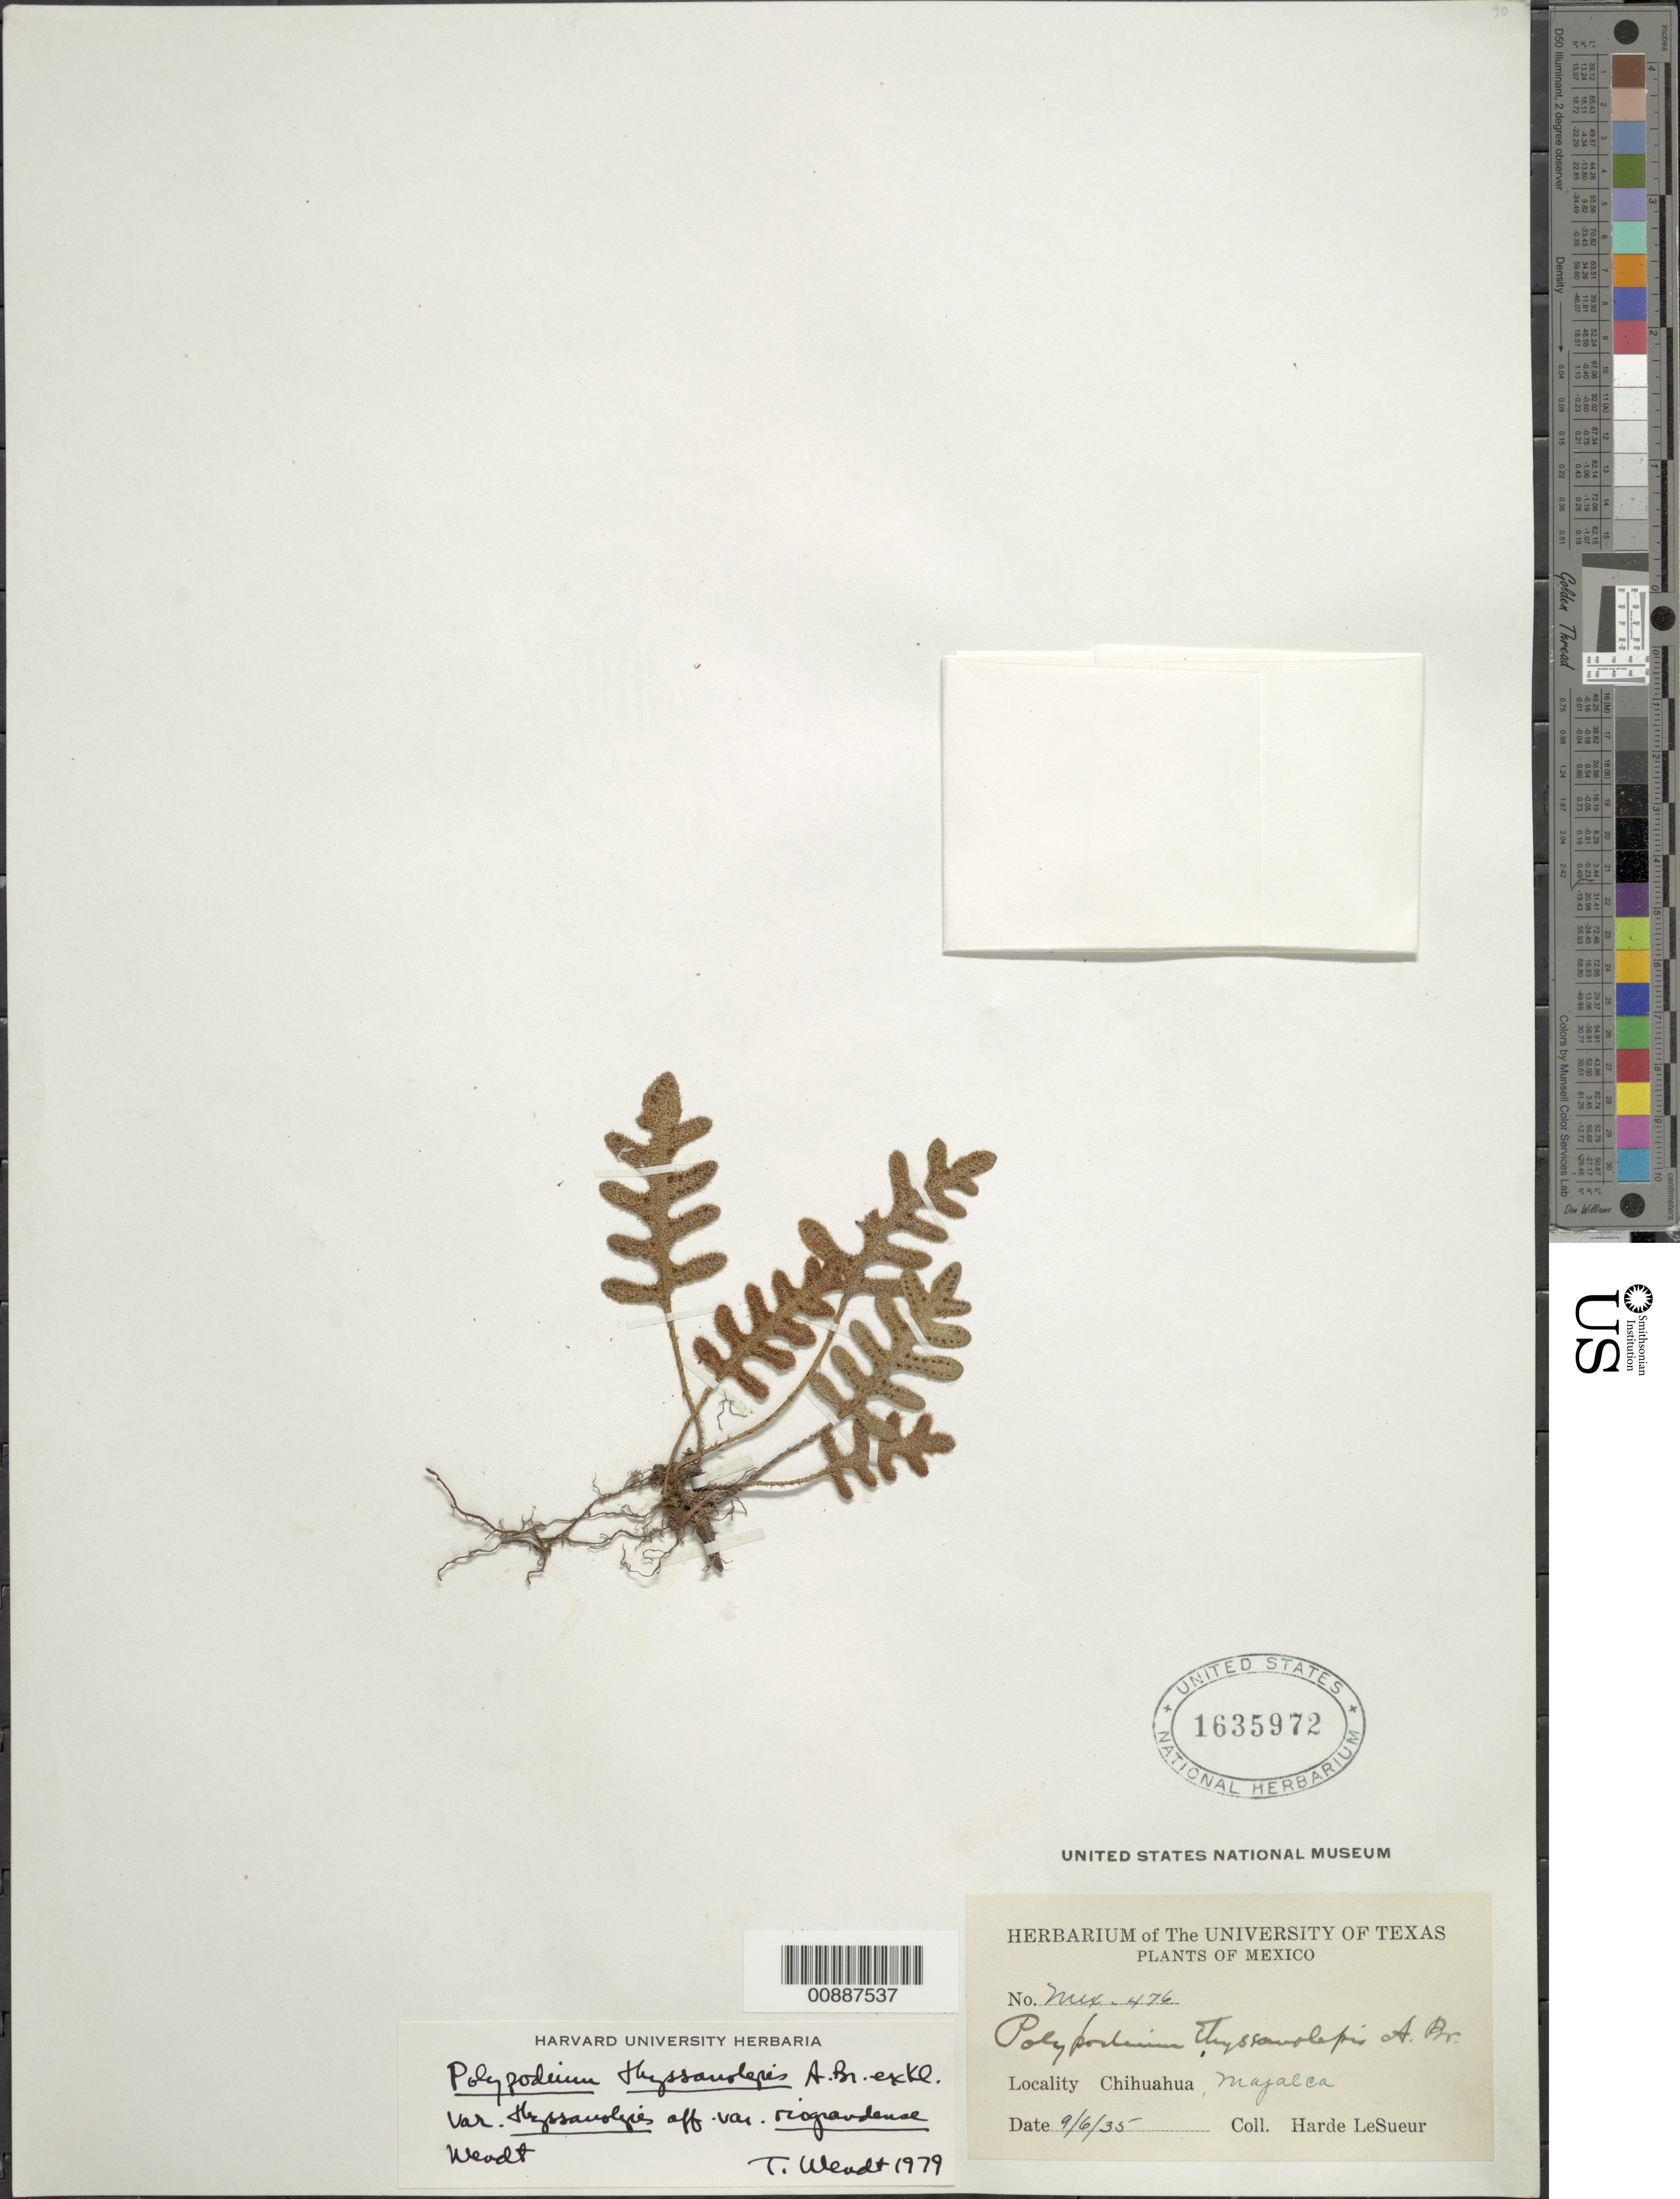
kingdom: Plantae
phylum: Tracheophyta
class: Polypodiopsida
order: Polypodiales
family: Polypodiaceae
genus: Pleopeltis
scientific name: Pleopeltis thyssanolepis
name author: (A. Braun ex Klotzsch) E.G. Andrews & Windham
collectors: D. H. LeSueur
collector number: Mex - 476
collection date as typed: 06 Sep 1935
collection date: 1935-09-06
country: Mexico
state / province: Chihuahua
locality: Majalca, Chihuahua.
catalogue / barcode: US 1635972